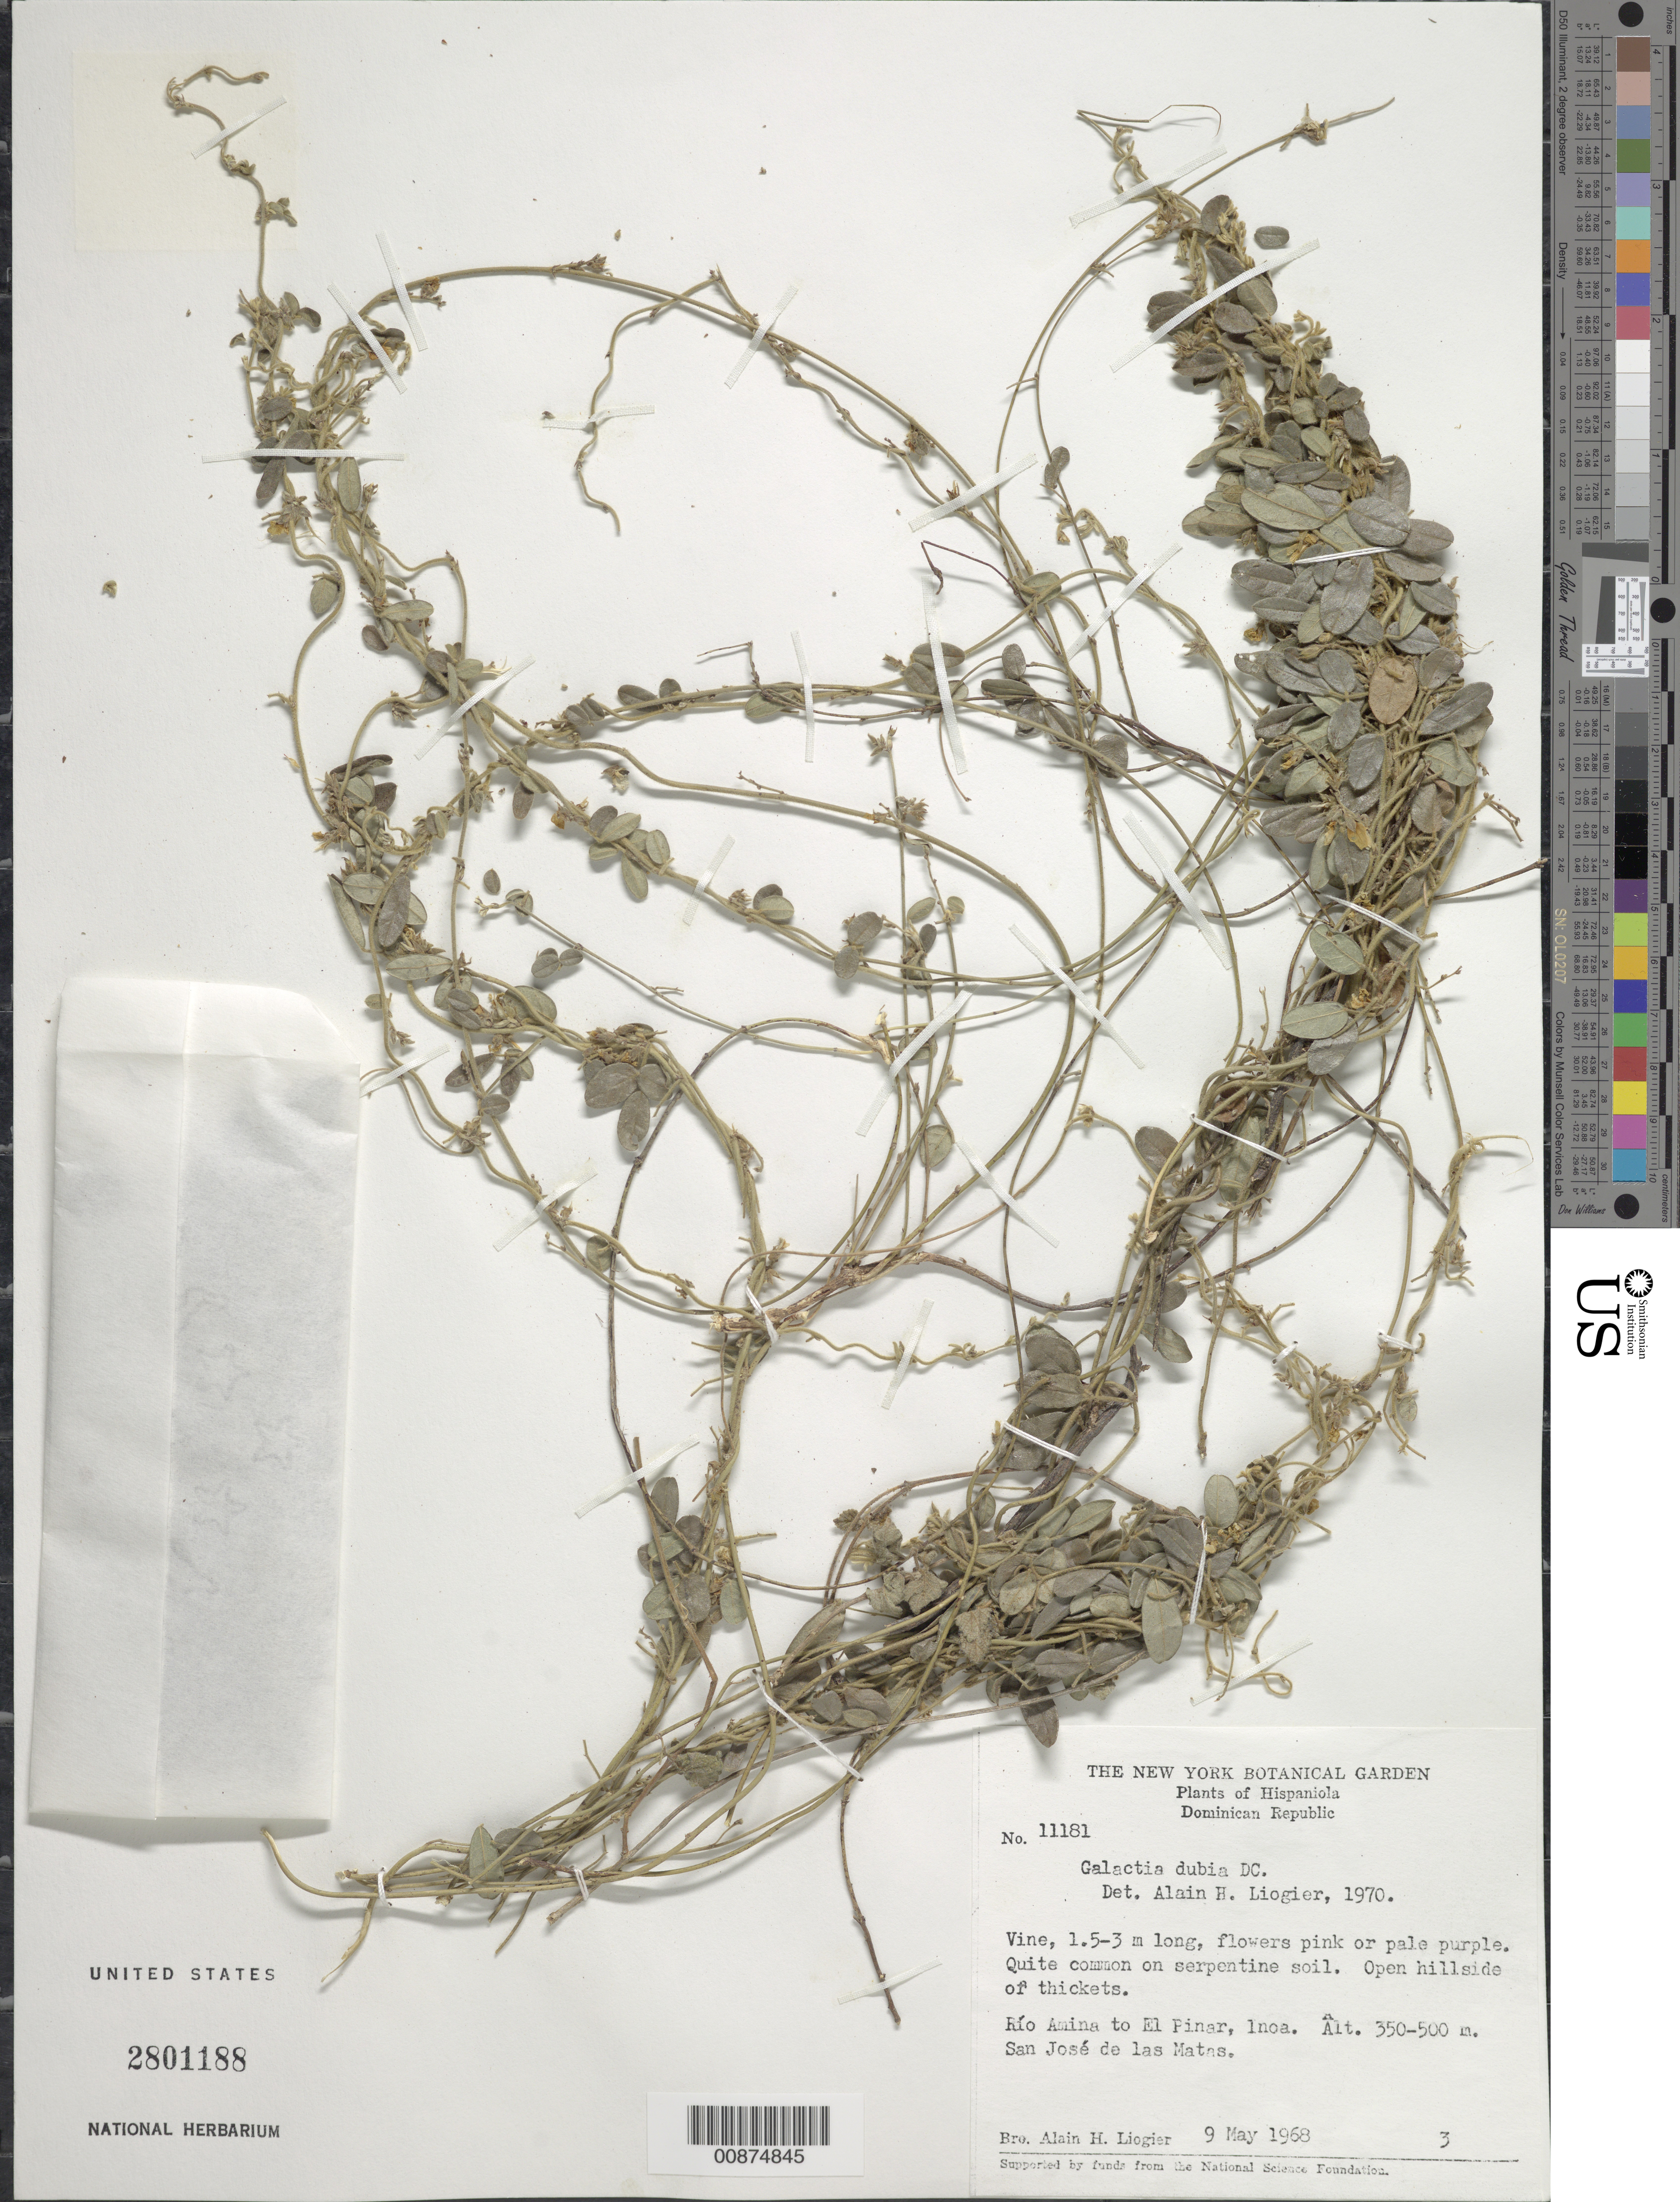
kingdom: Plantae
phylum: Tracheophyta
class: Magnoliopsida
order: Fabales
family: Fabaceae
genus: Galactia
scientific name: Galactia dubia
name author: DC.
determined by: Liogier, Alain H.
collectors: A. H. Liogier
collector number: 11181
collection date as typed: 09 May 1968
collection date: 1968-05-09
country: Dominican Republic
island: Hispaniola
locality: Río Amina to El Pinar, Inoa. San José de las Matas.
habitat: Open hillside or thickets.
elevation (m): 350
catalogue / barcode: US 2801188